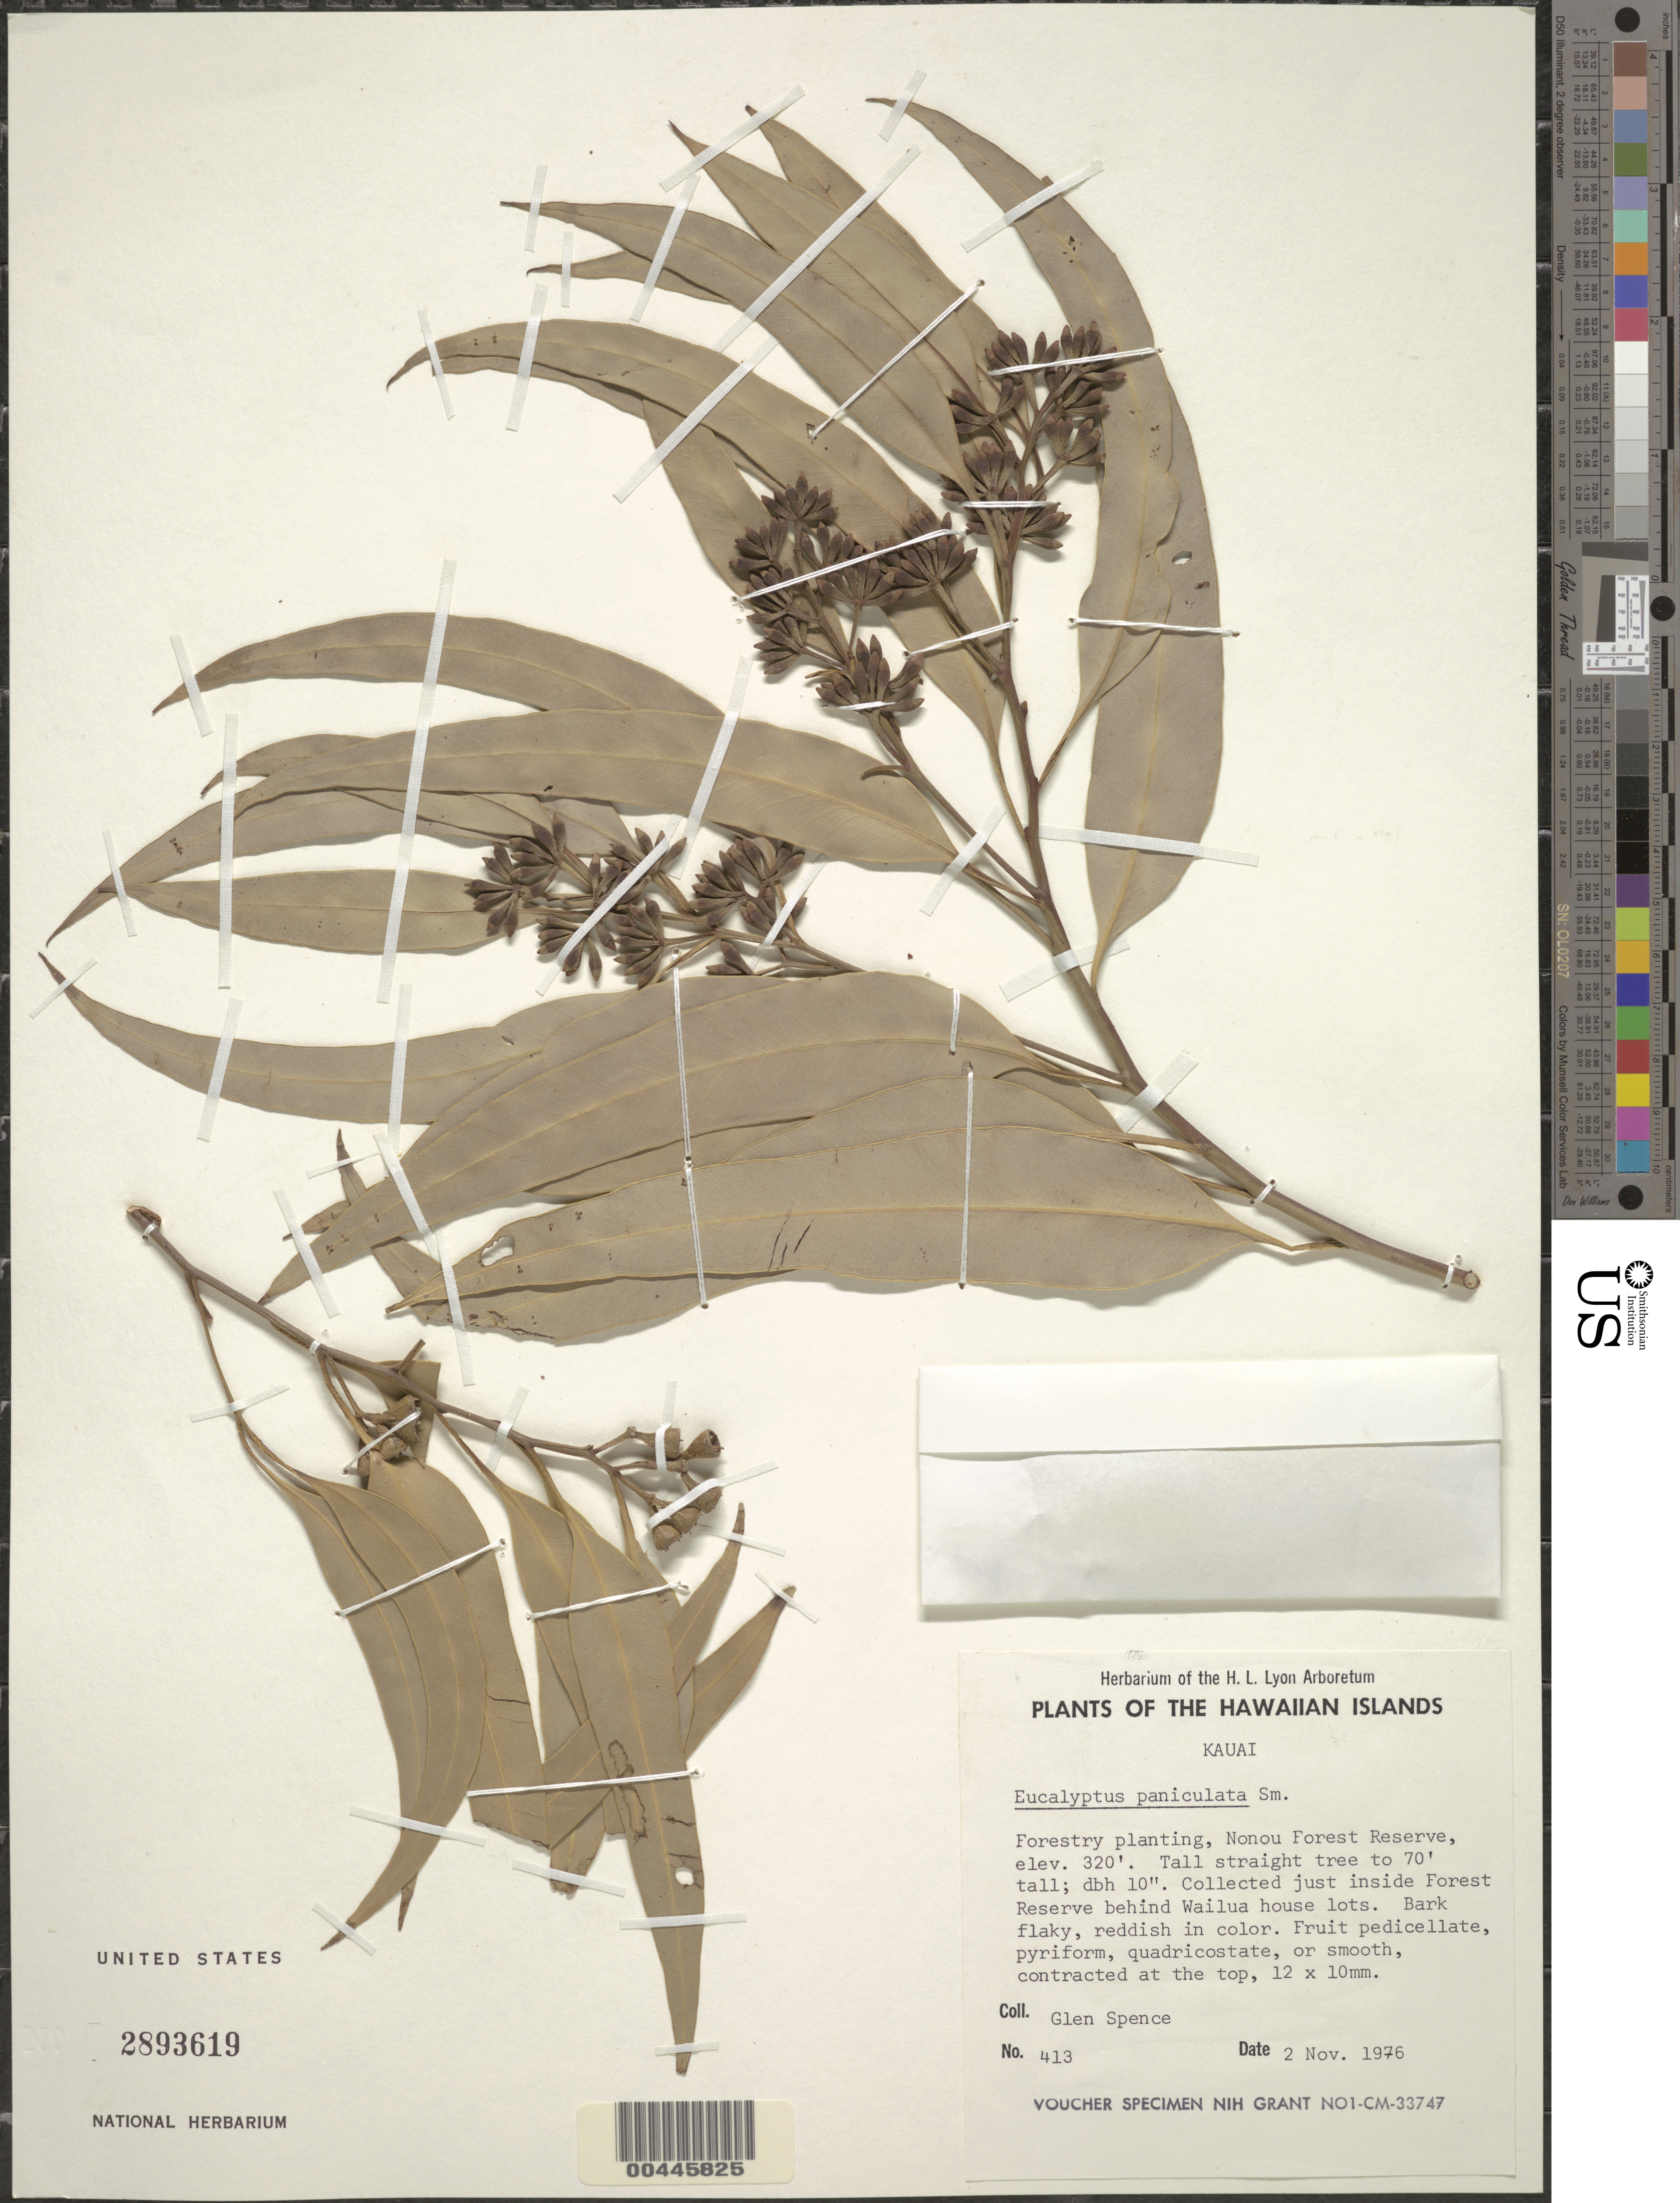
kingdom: Plantae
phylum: Tracheophyta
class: Magnoliopsida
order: Myrtales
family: Myrtaceae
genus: Eucalyptus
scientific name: Eucalyptus paniculata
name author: Sm.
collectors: G. Spence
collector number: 413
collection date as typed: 2 Nov 1976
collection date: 1976-11-02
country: United States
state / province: Hawaii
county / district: Kauai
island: Kaua'i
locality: Nonou For Res, behind Wailua house lots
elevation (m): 98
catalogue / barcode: US 2893619